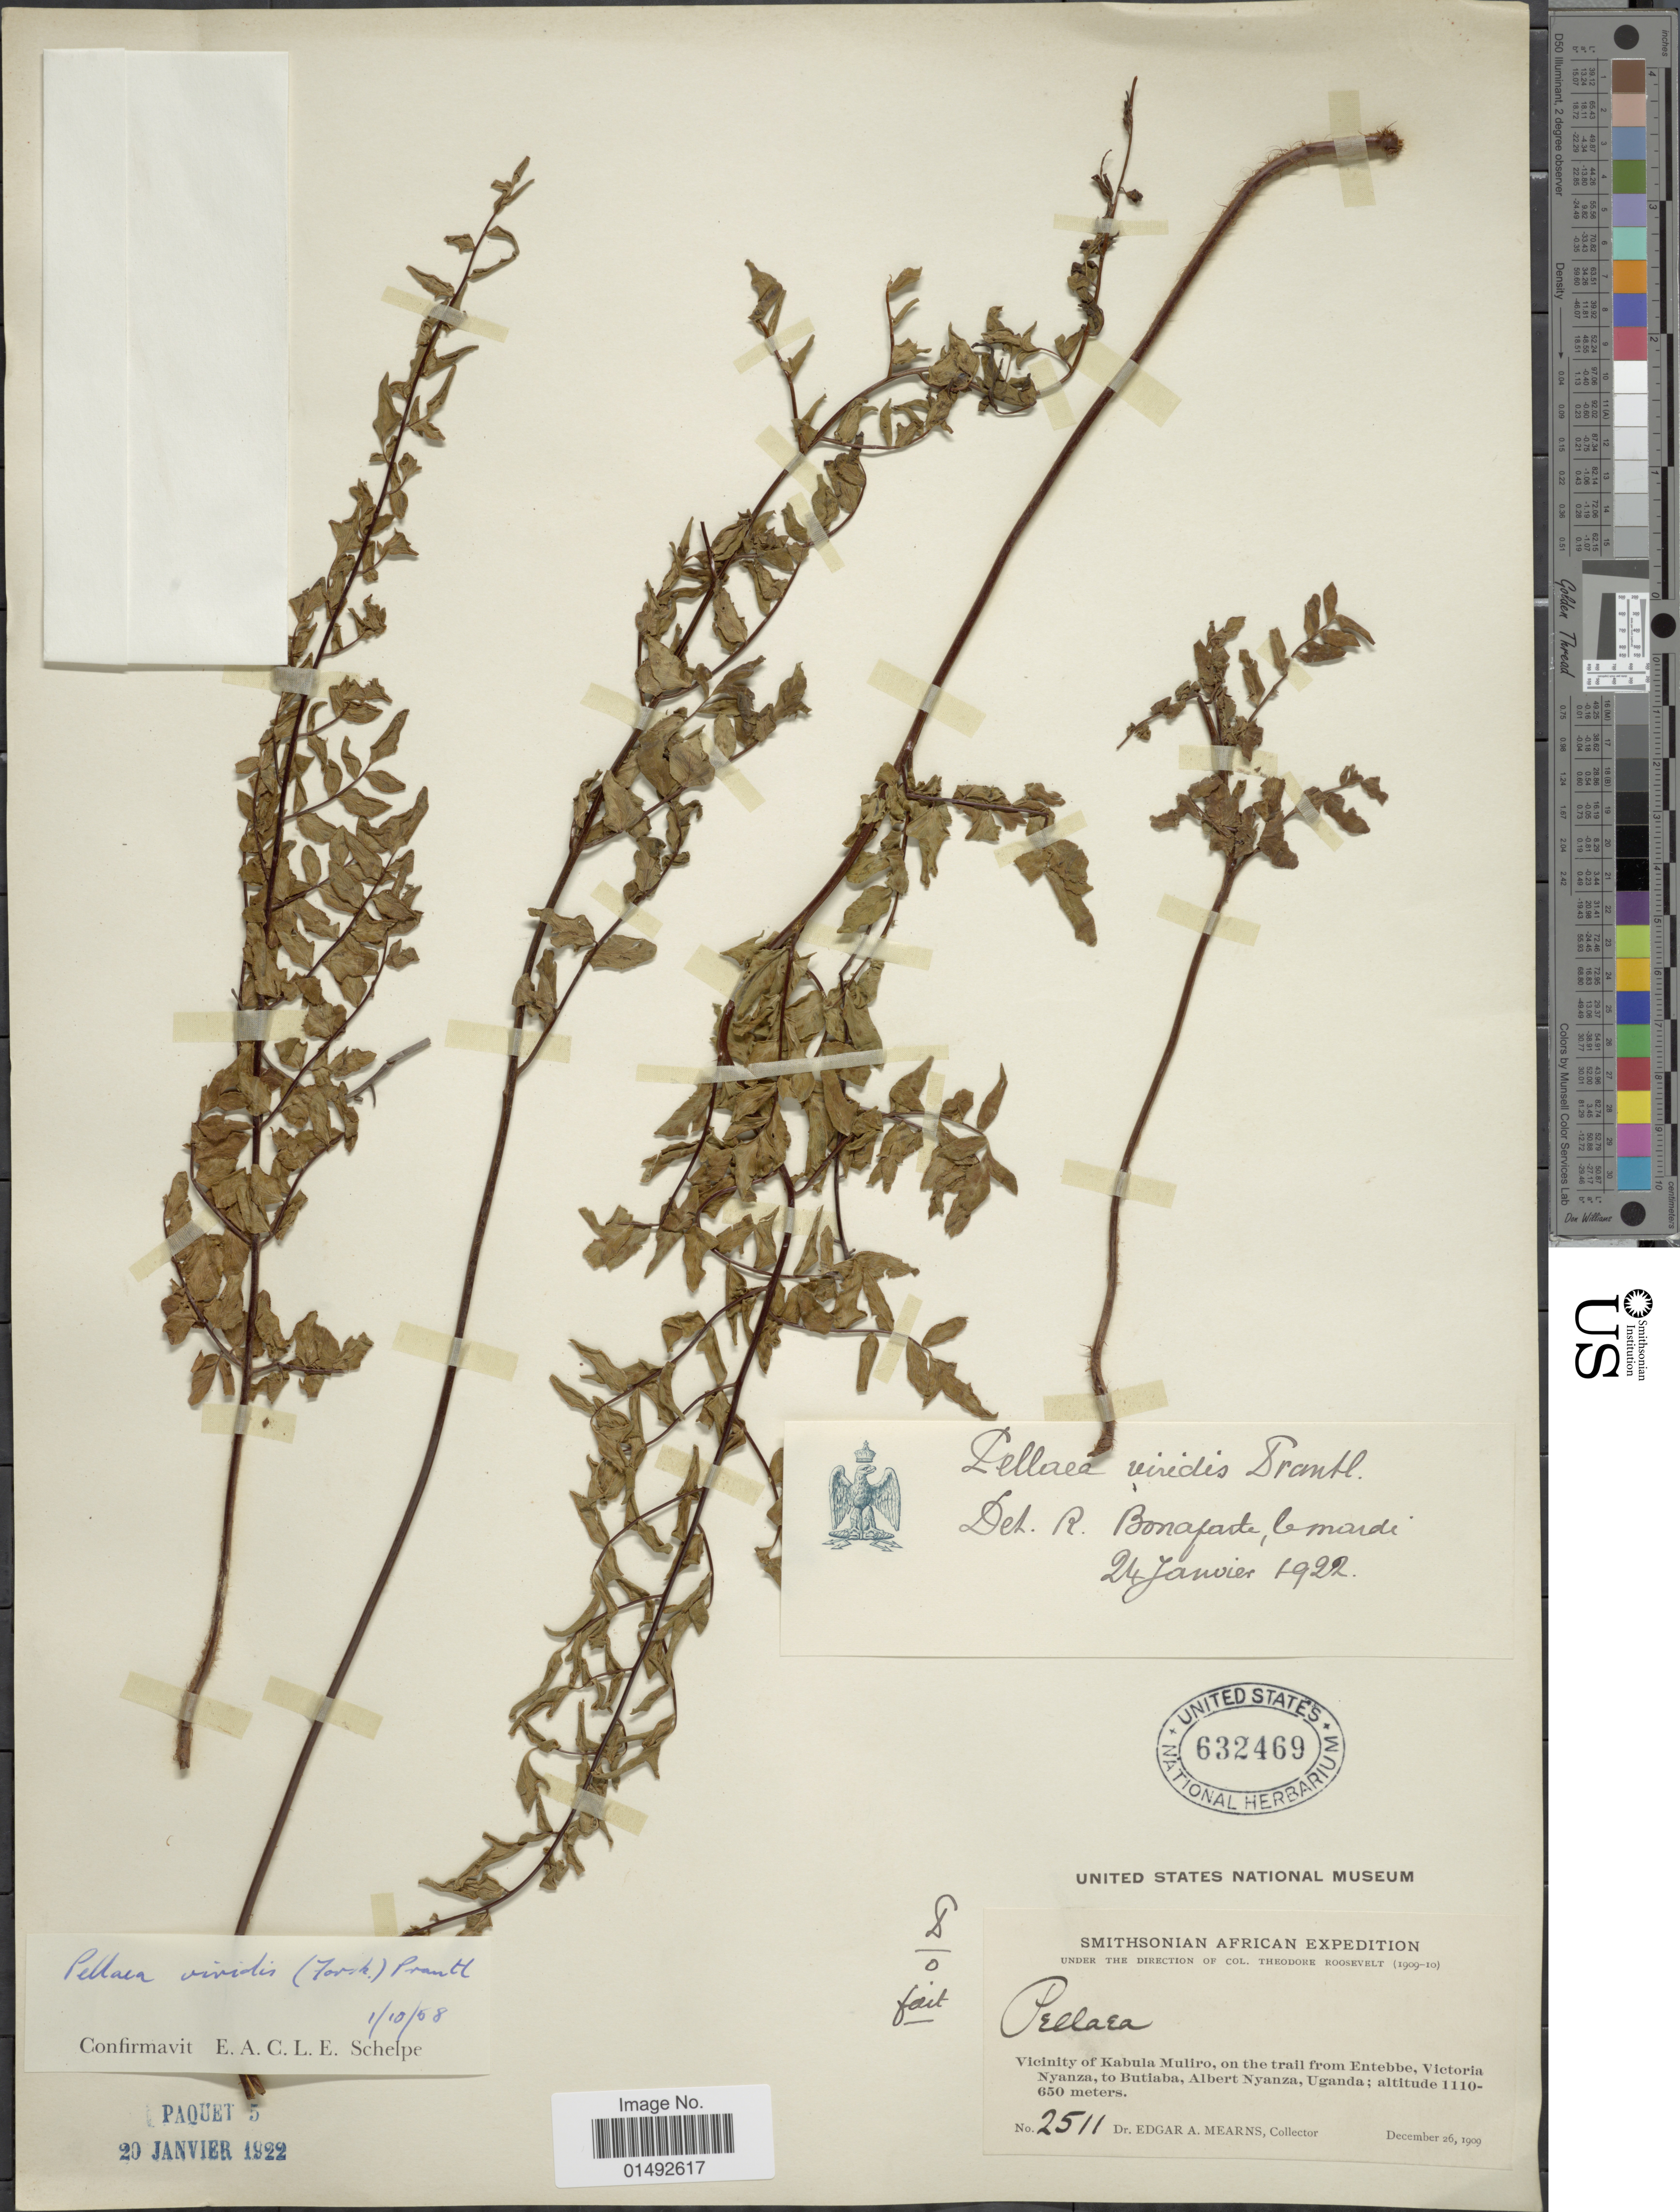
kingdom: Plantae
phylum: Tracheophyta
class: Polypodiopsida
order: Polypodiales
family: Pteridaceae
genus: Pellaea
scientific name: Pellaea viridis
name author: (Forssk.) Prantl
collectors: E. A. Mearns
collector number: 2511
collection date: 1909-12-26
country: Uganda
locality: Vicinity of Kabula Muliro, on the trail from Entebbe, Victoria Nyanza, to Butiaba, Albert Nyanza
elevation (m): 650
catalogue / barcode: US 632469